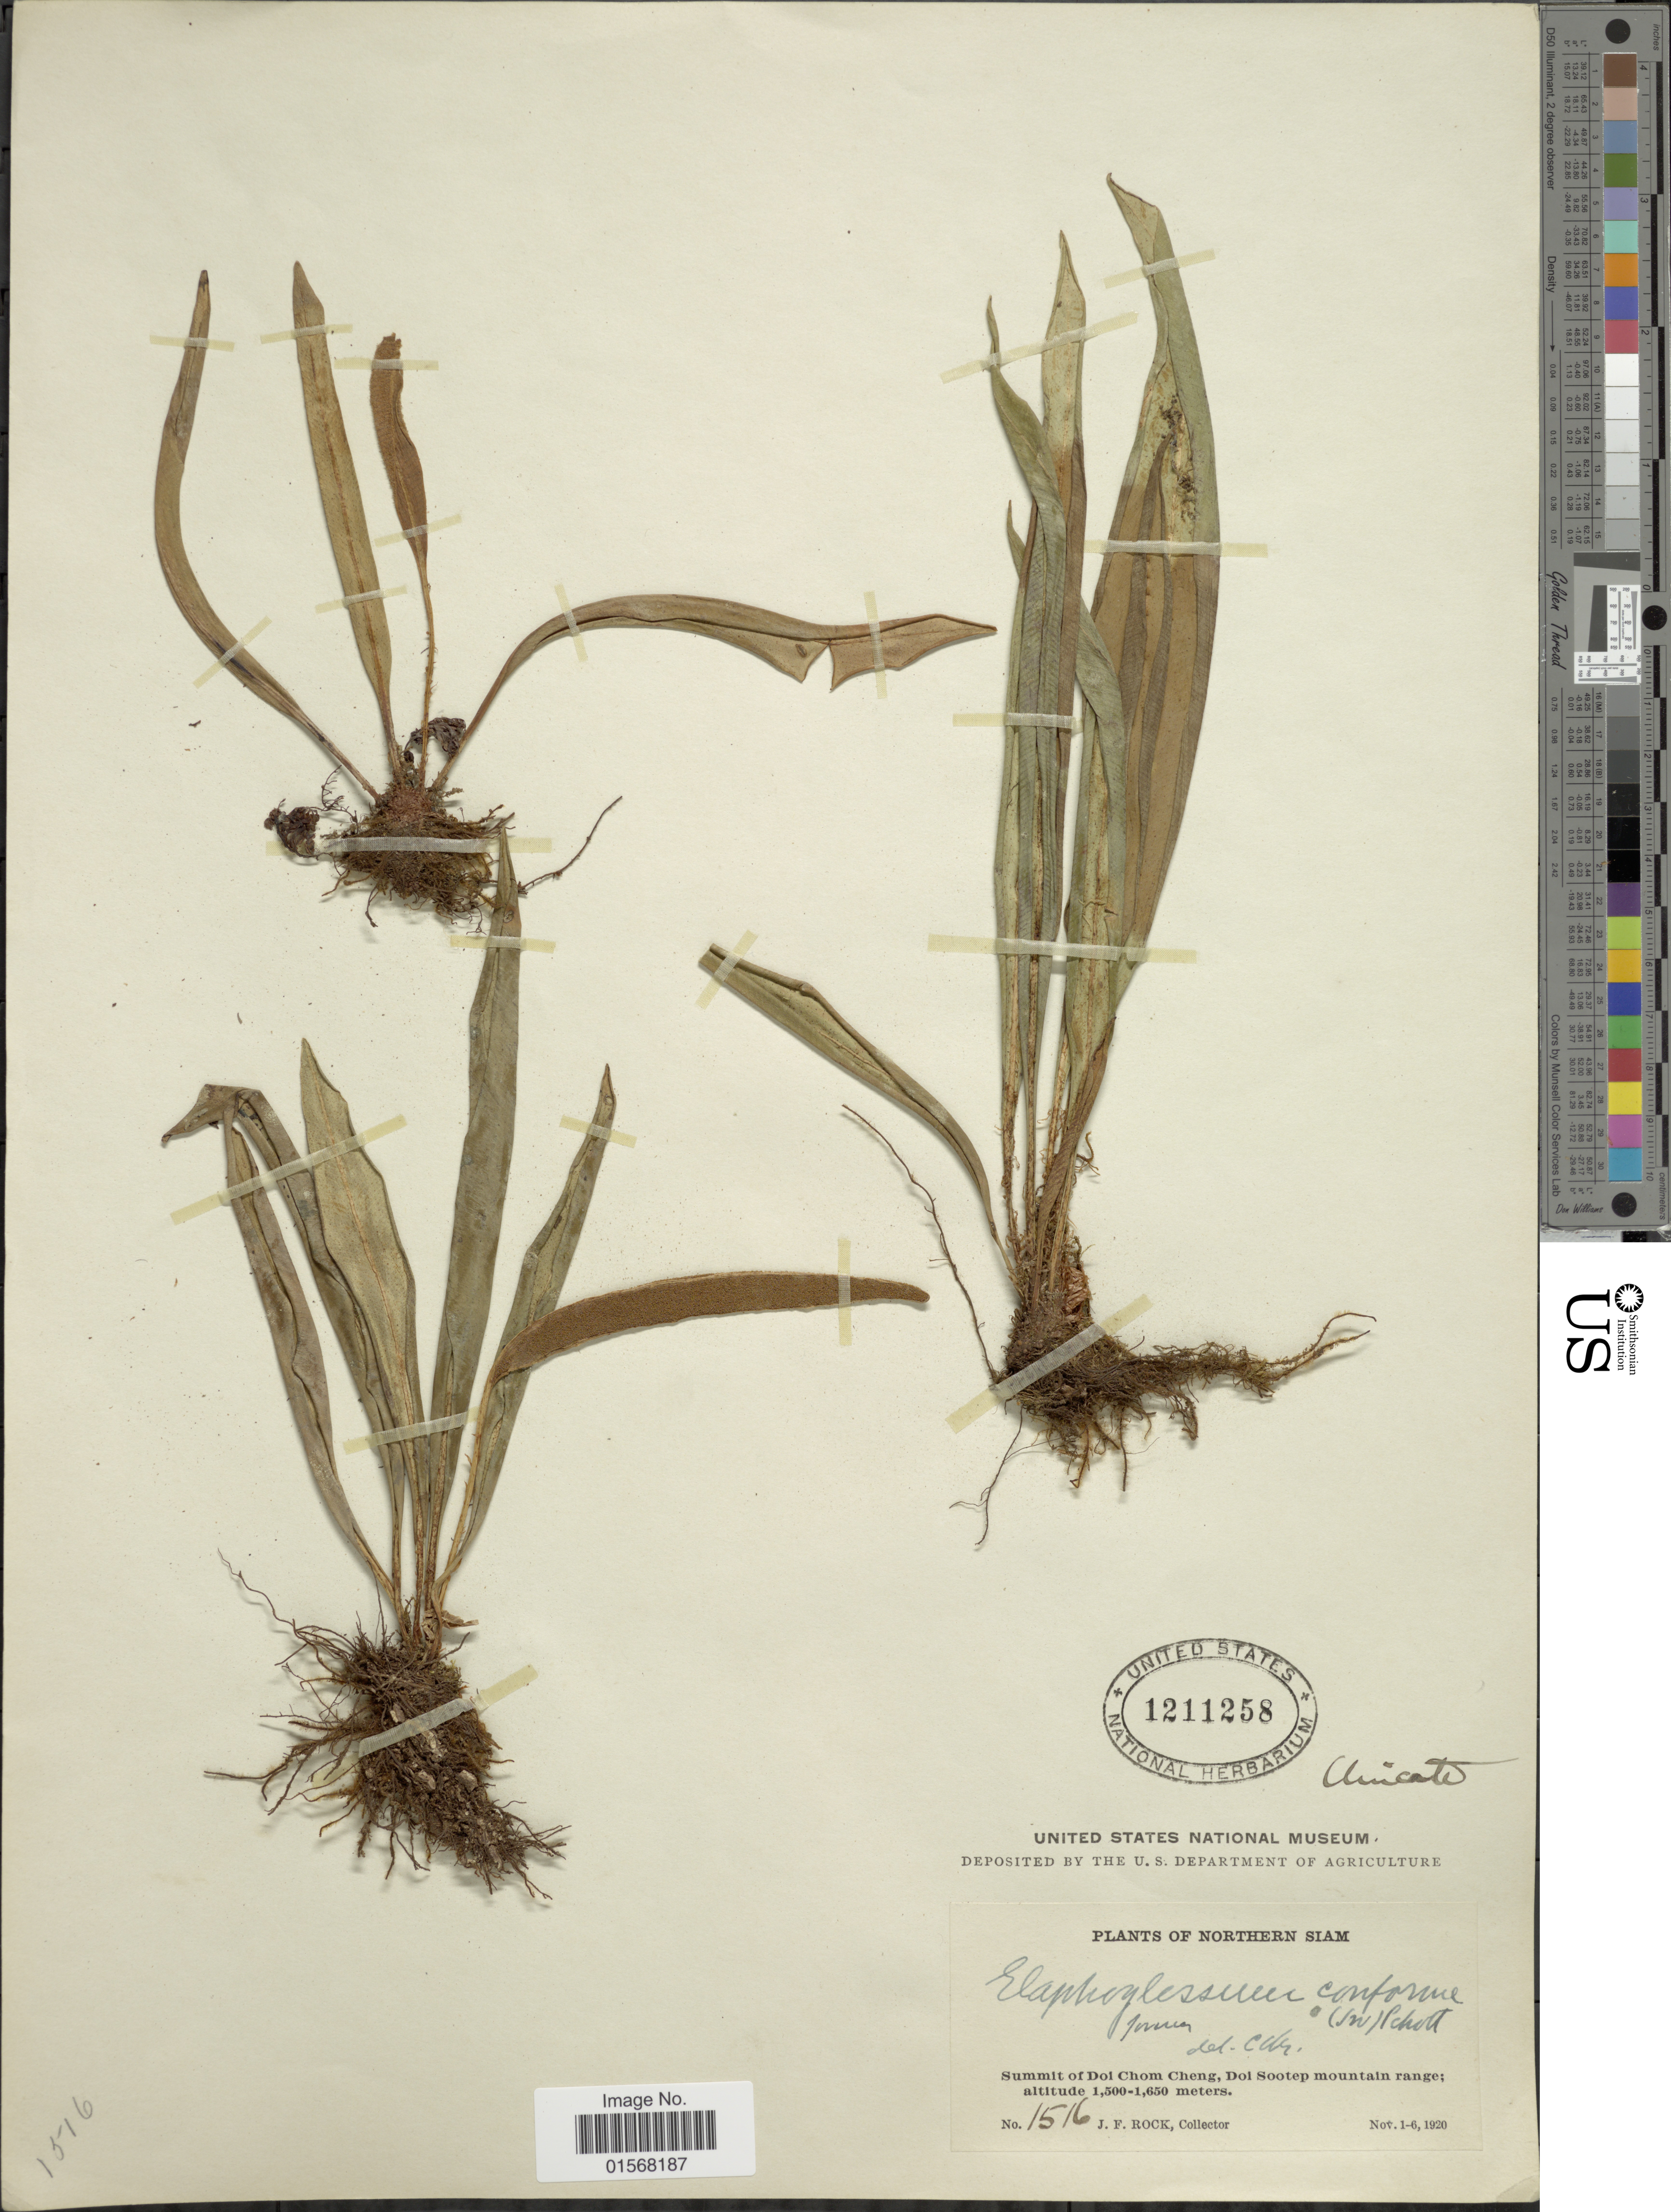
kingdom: Plantae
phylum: Tracheophyta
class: Polypodiopsida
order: Polypodiales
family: Dryopteridaceae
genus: Elaphoglossum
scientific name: Elaphoglossum sp.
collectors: J. Rock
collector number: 1516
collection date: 1920-11-01/1920-11-06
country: Thailand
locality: Northern Siam, Summit of Doi Chom Cheng, Doi Sootep mountain range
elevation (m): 1500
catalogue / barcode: US 1211258